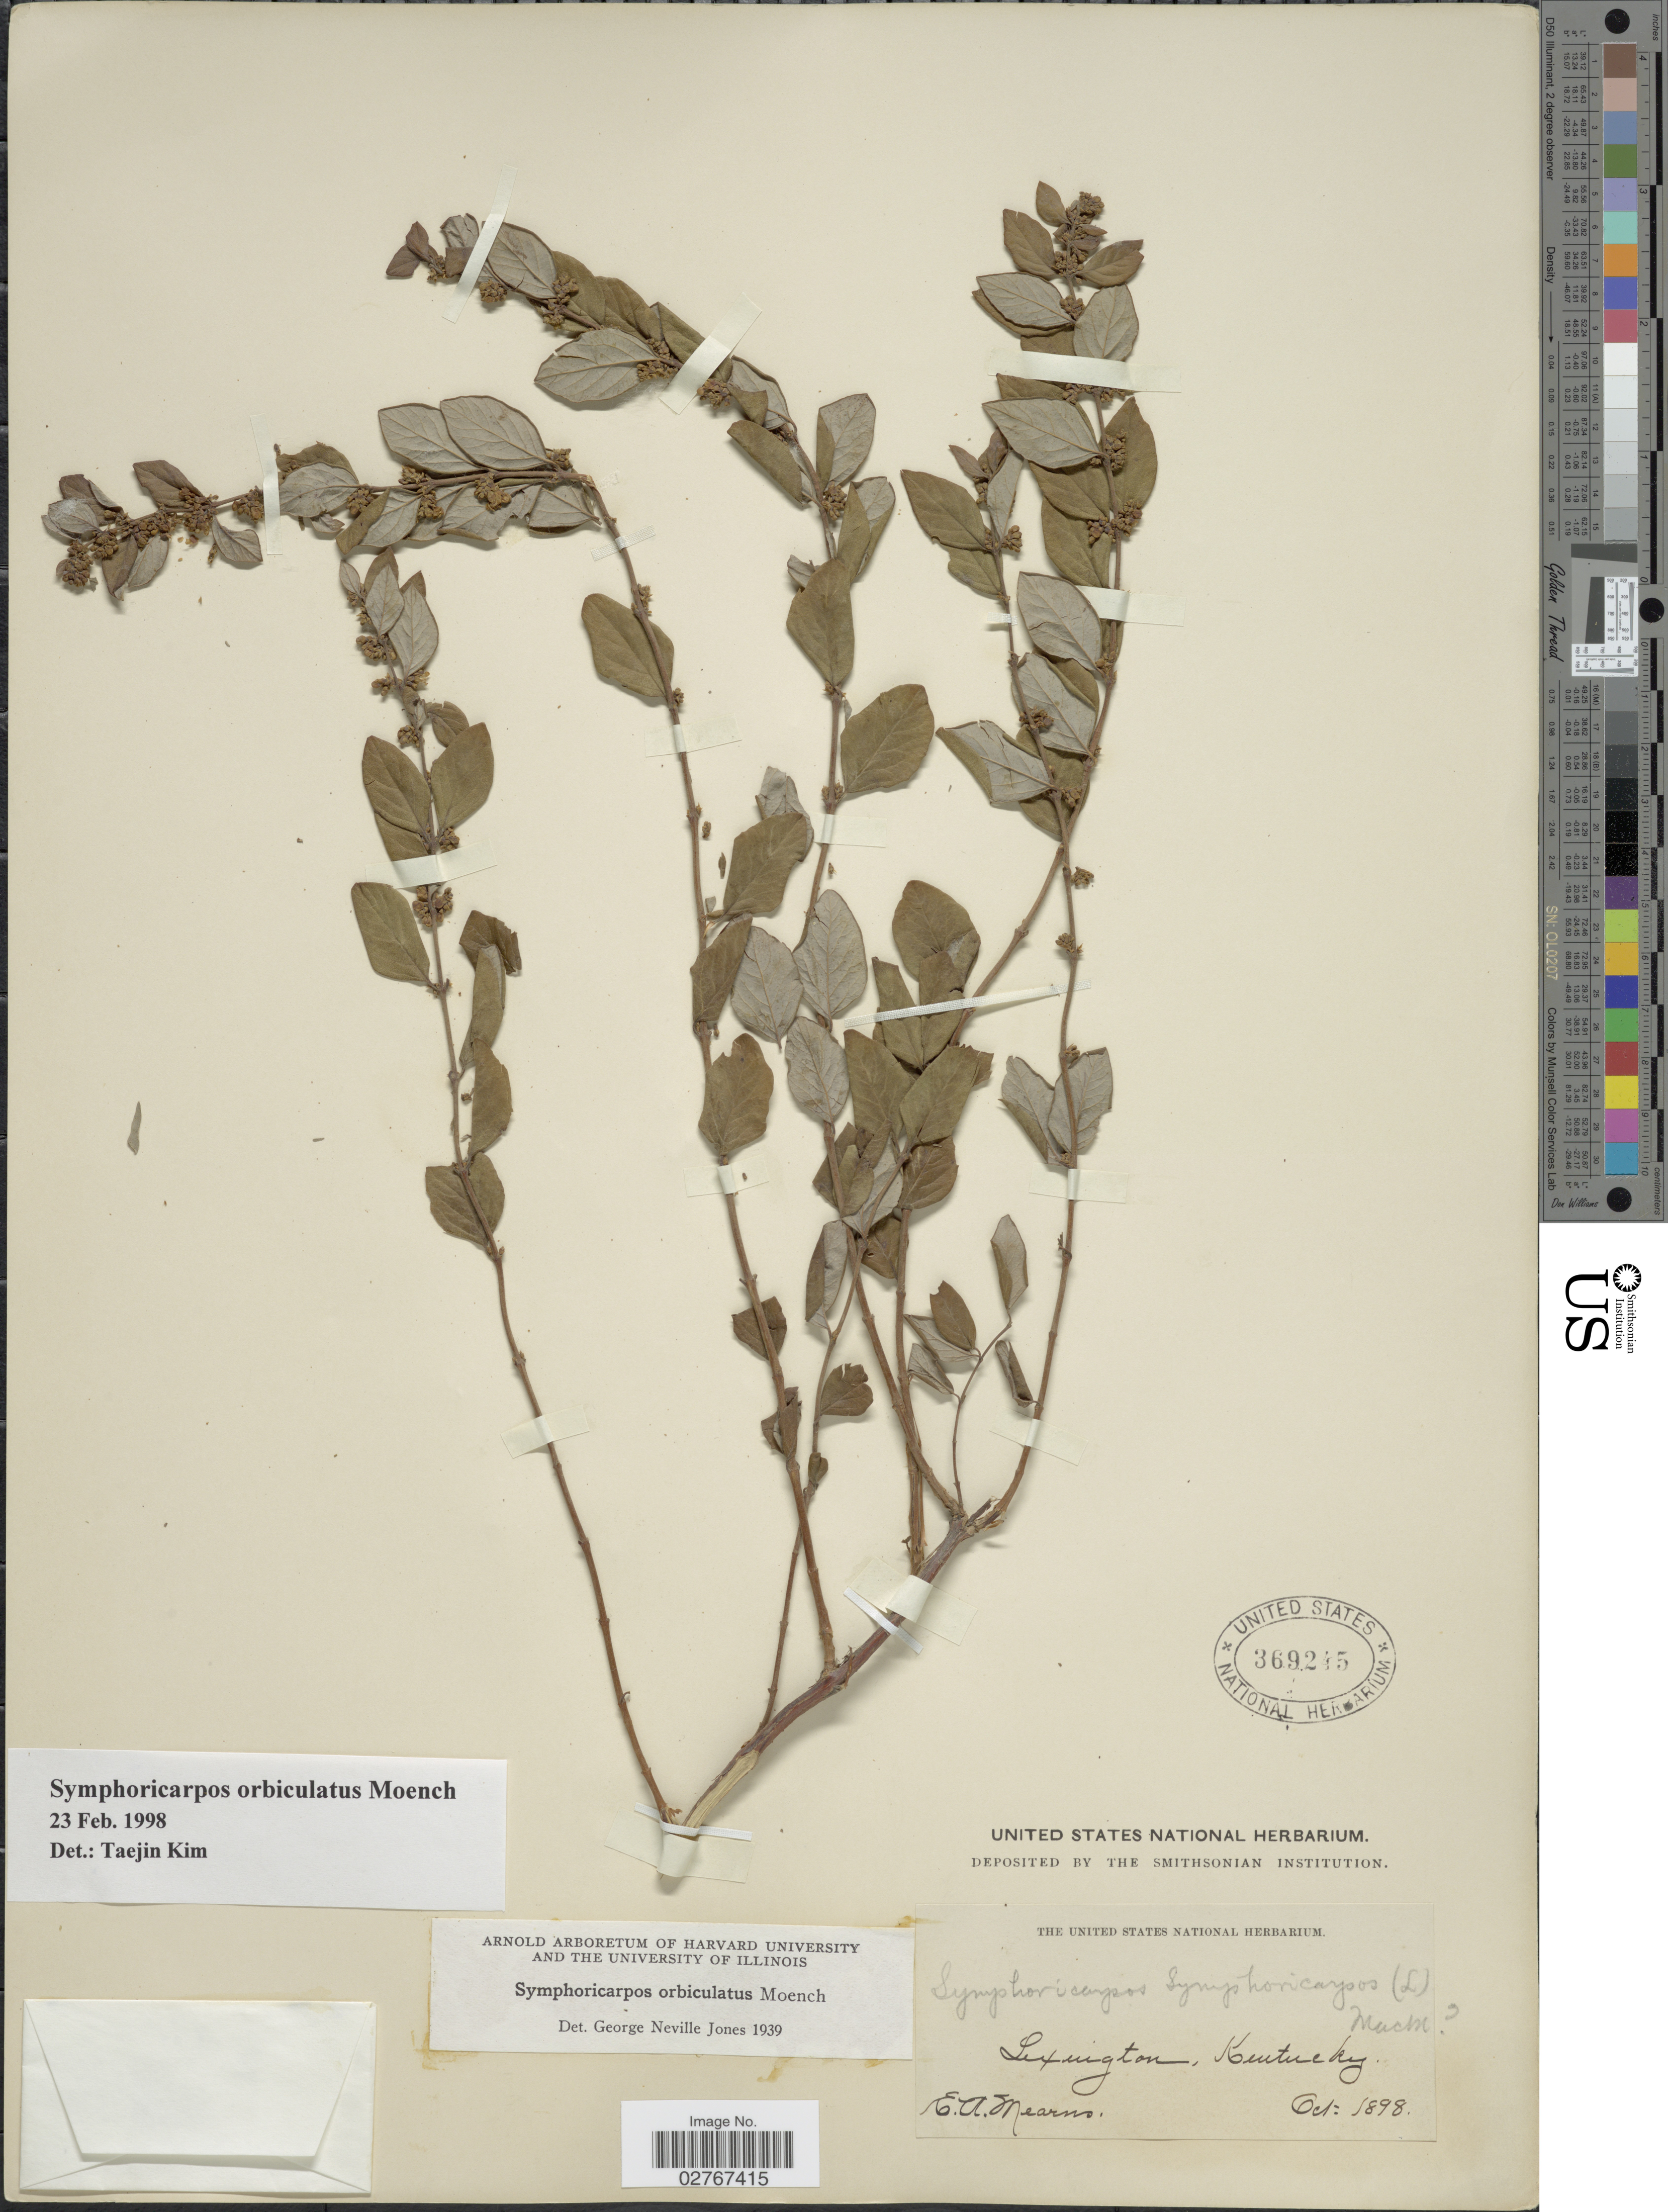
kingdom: Plantae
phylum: Tracheophyta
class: Magnoliopsida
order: Dipsacales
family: Caprifoliaceae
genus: Symphoricarpos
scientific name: Symphoricarpos orbiculatus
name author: Moench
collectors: E. A. Mearns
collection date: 1898-10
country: United States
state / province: Kentucky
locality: Lexington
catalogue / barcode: US 369245